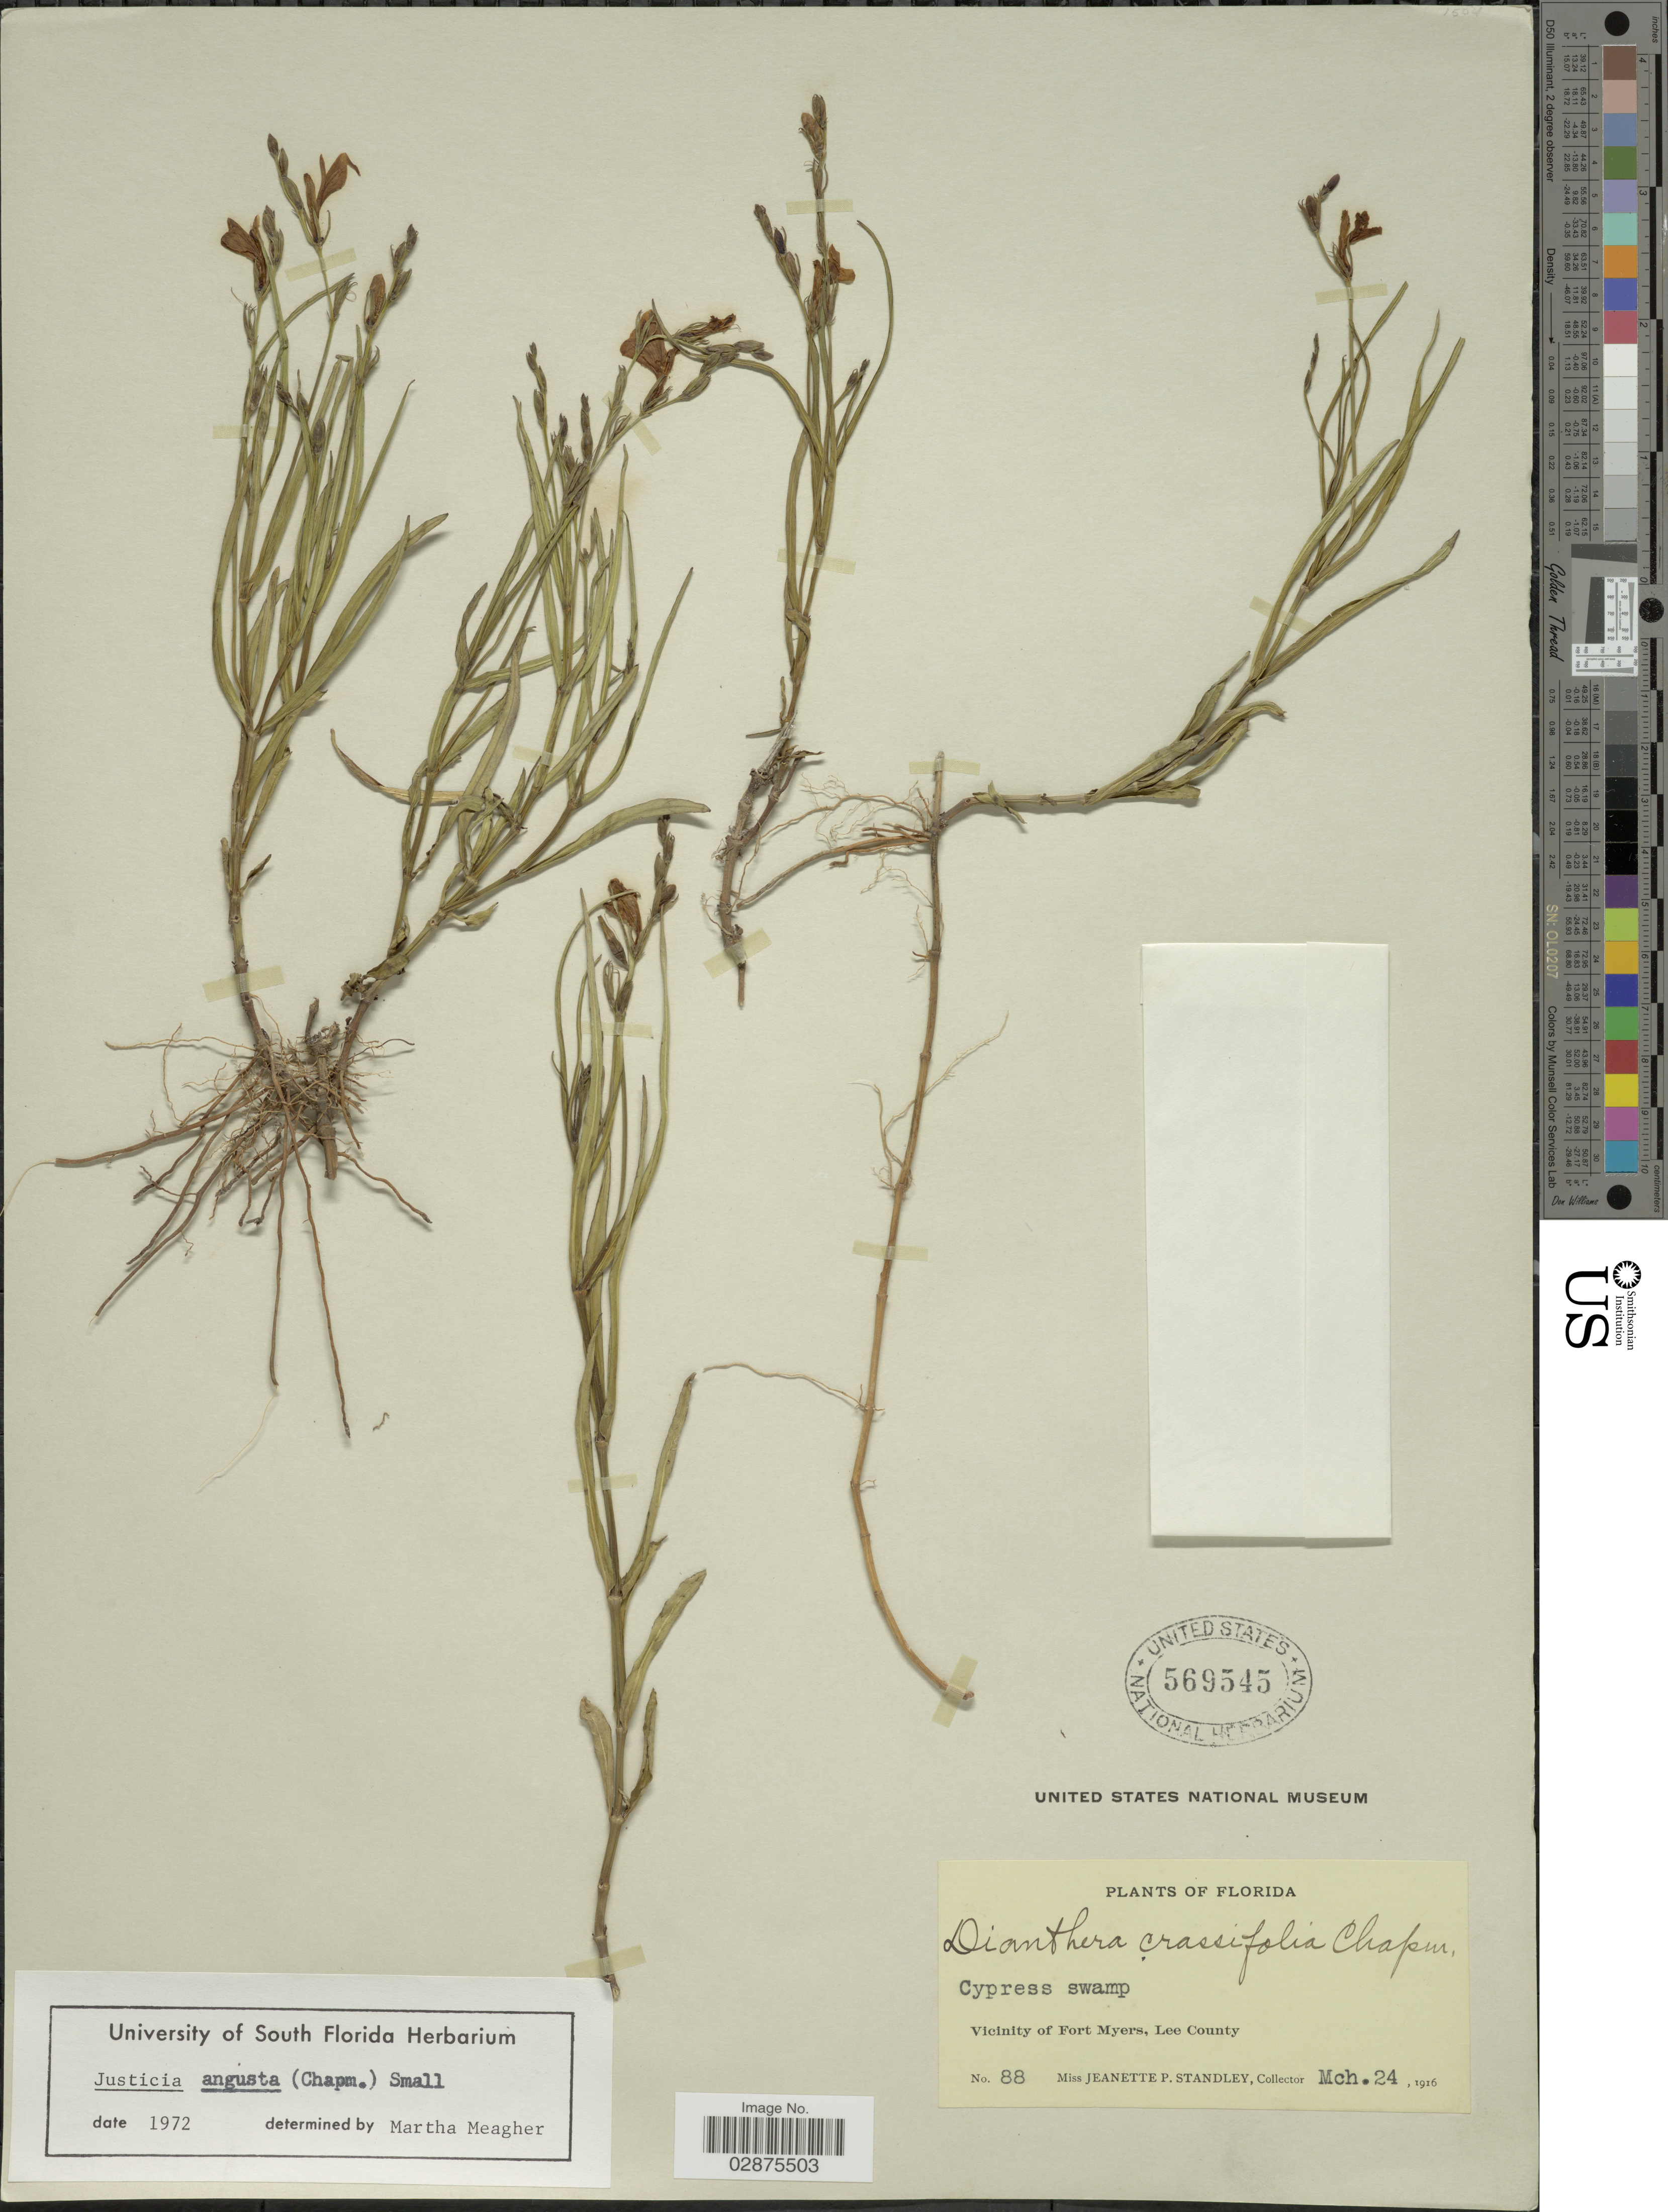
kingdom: Plantae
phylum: Tracheophyta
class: Magnoliopsida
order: Lamiales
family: Acanthaceae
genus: Justicia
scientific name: Justicia angusta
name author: (Chapm.) Small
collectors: J. P. Standley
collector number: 88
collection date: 1916-03-24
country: United States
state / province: Florida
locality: Vicinity of Fort Myers, Lee County.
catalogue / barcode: US 569545